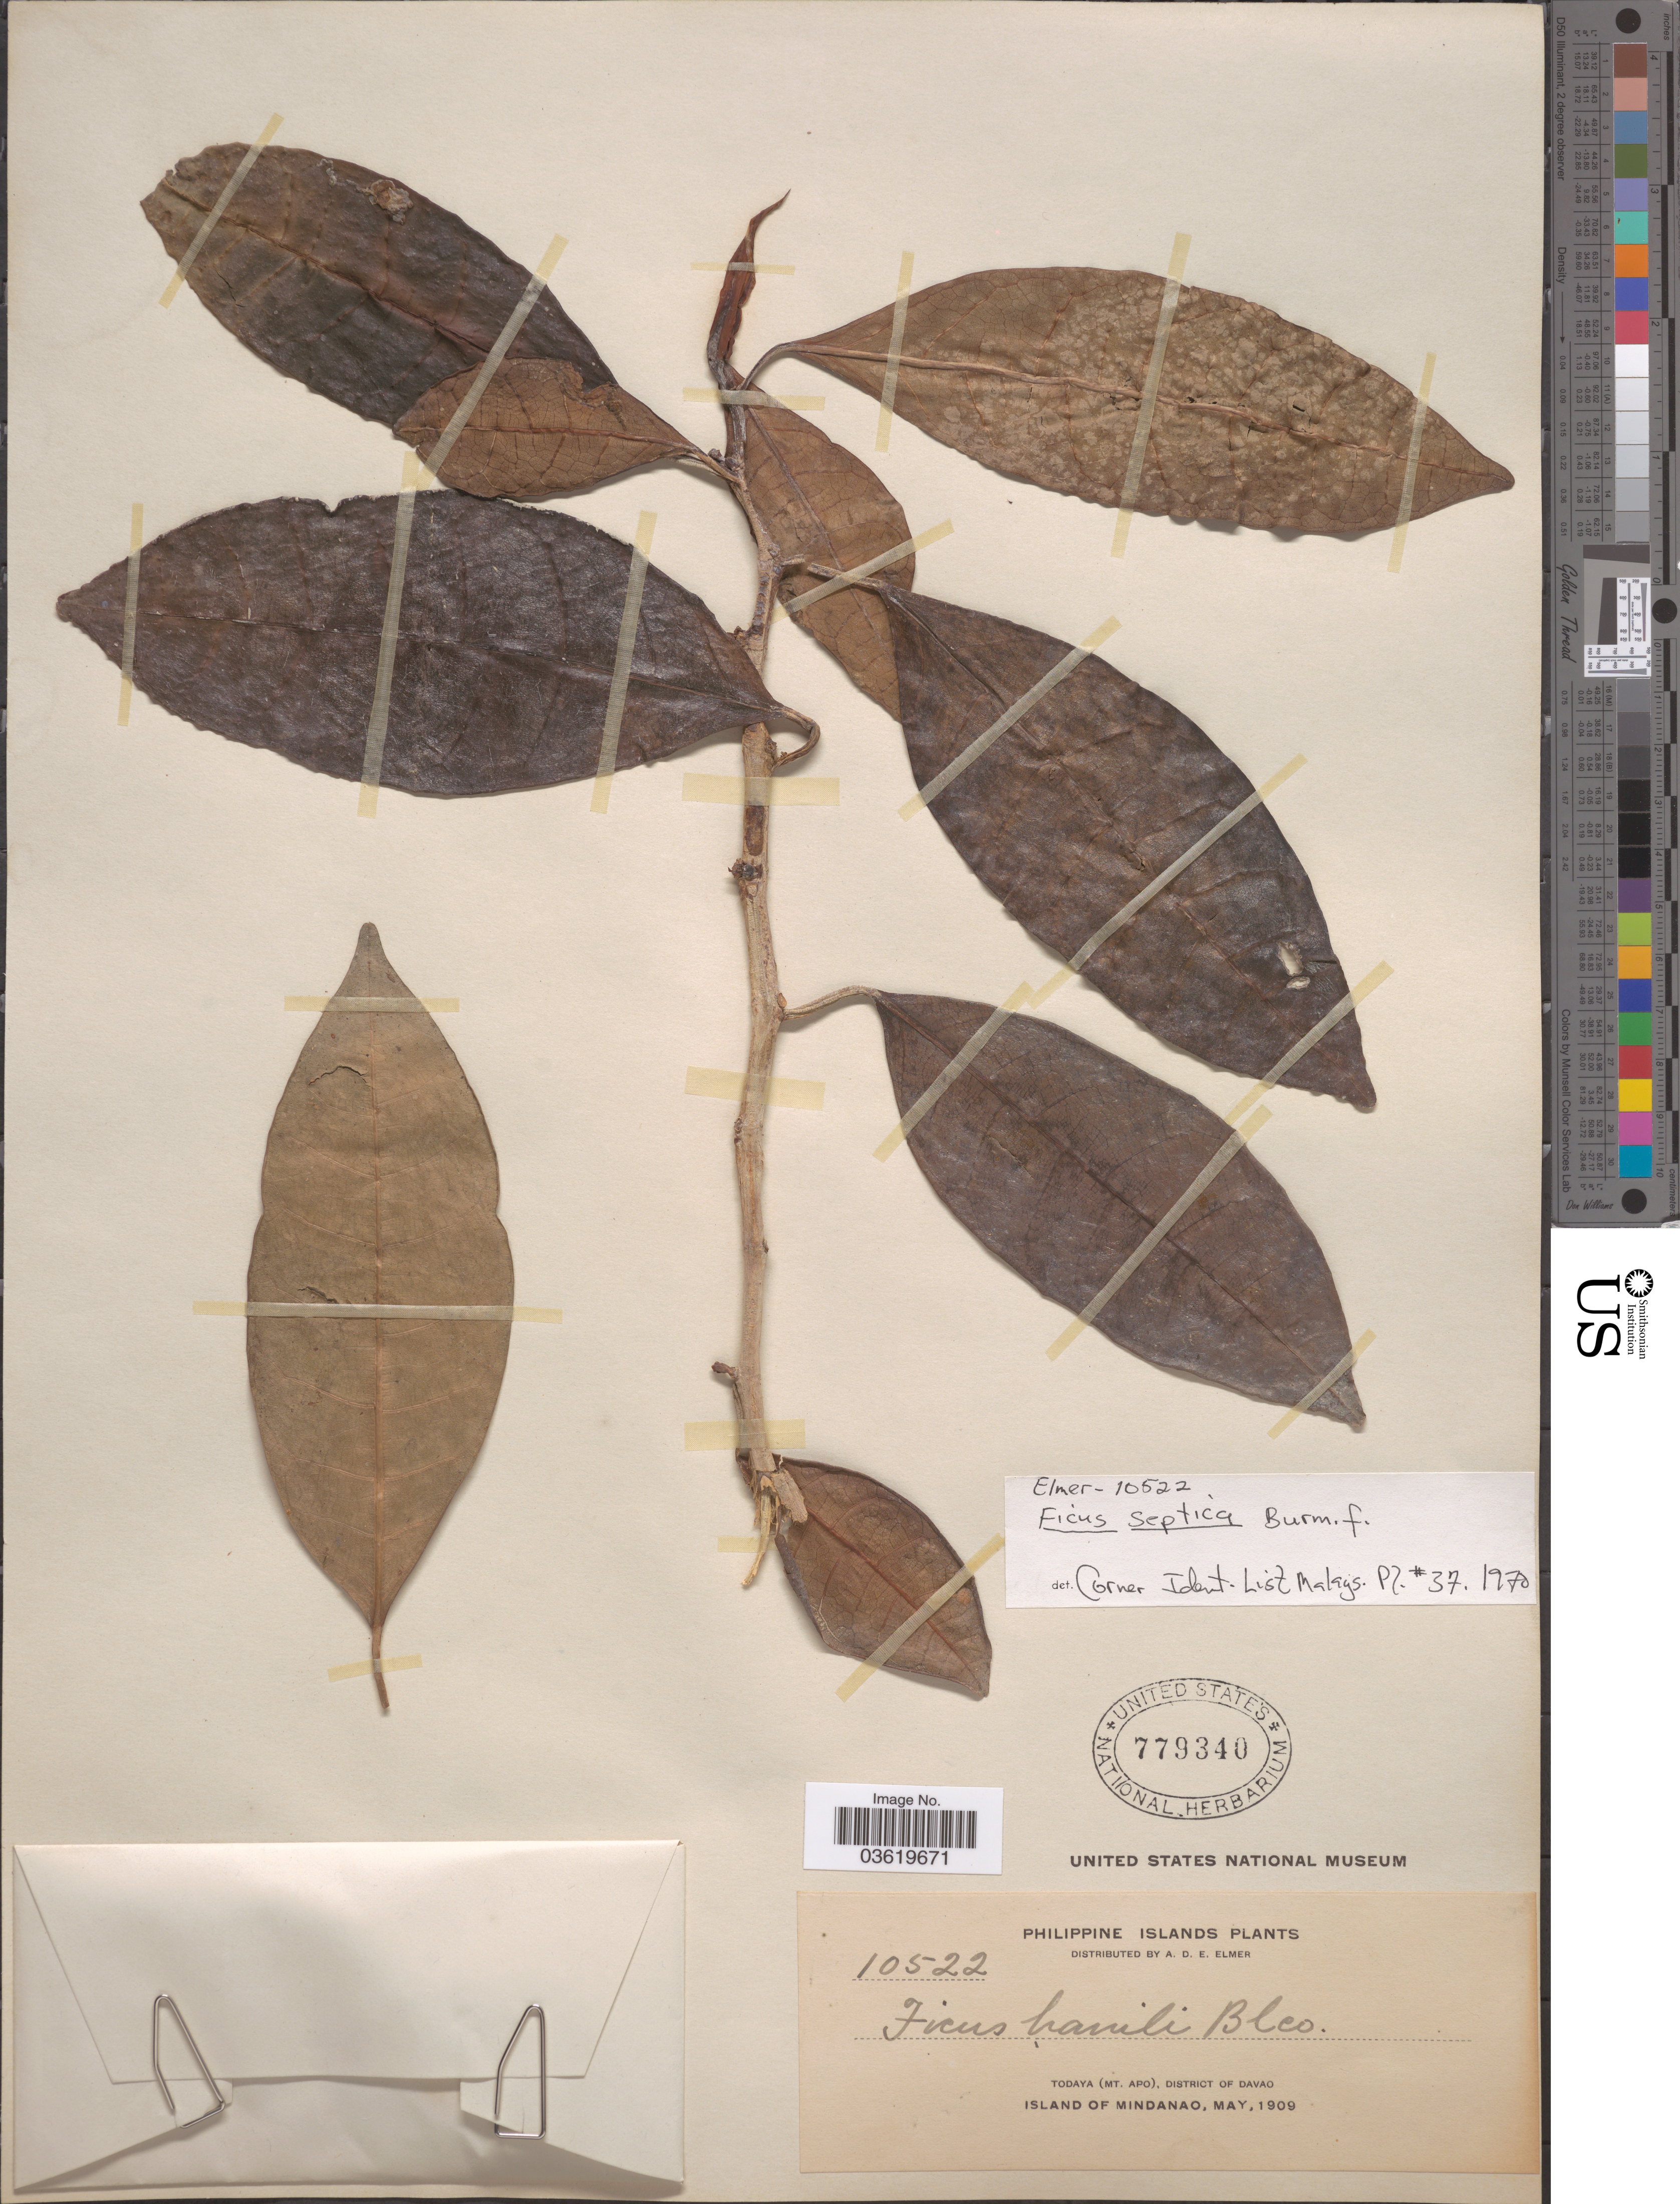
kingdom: Plantae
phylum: Tracheophyta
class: Magnoliopsida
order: Rosales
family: Moraceae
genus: Ficus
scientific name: Ficus septica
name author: Burm. f.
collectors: A. D. E. Elmer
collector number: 10522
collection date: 1909-05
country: Philippines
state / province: Davao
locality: Philippine Islands. Todaya (Mt. Apo), District of Davao. Island of Mindanao.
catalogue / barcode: US 779340